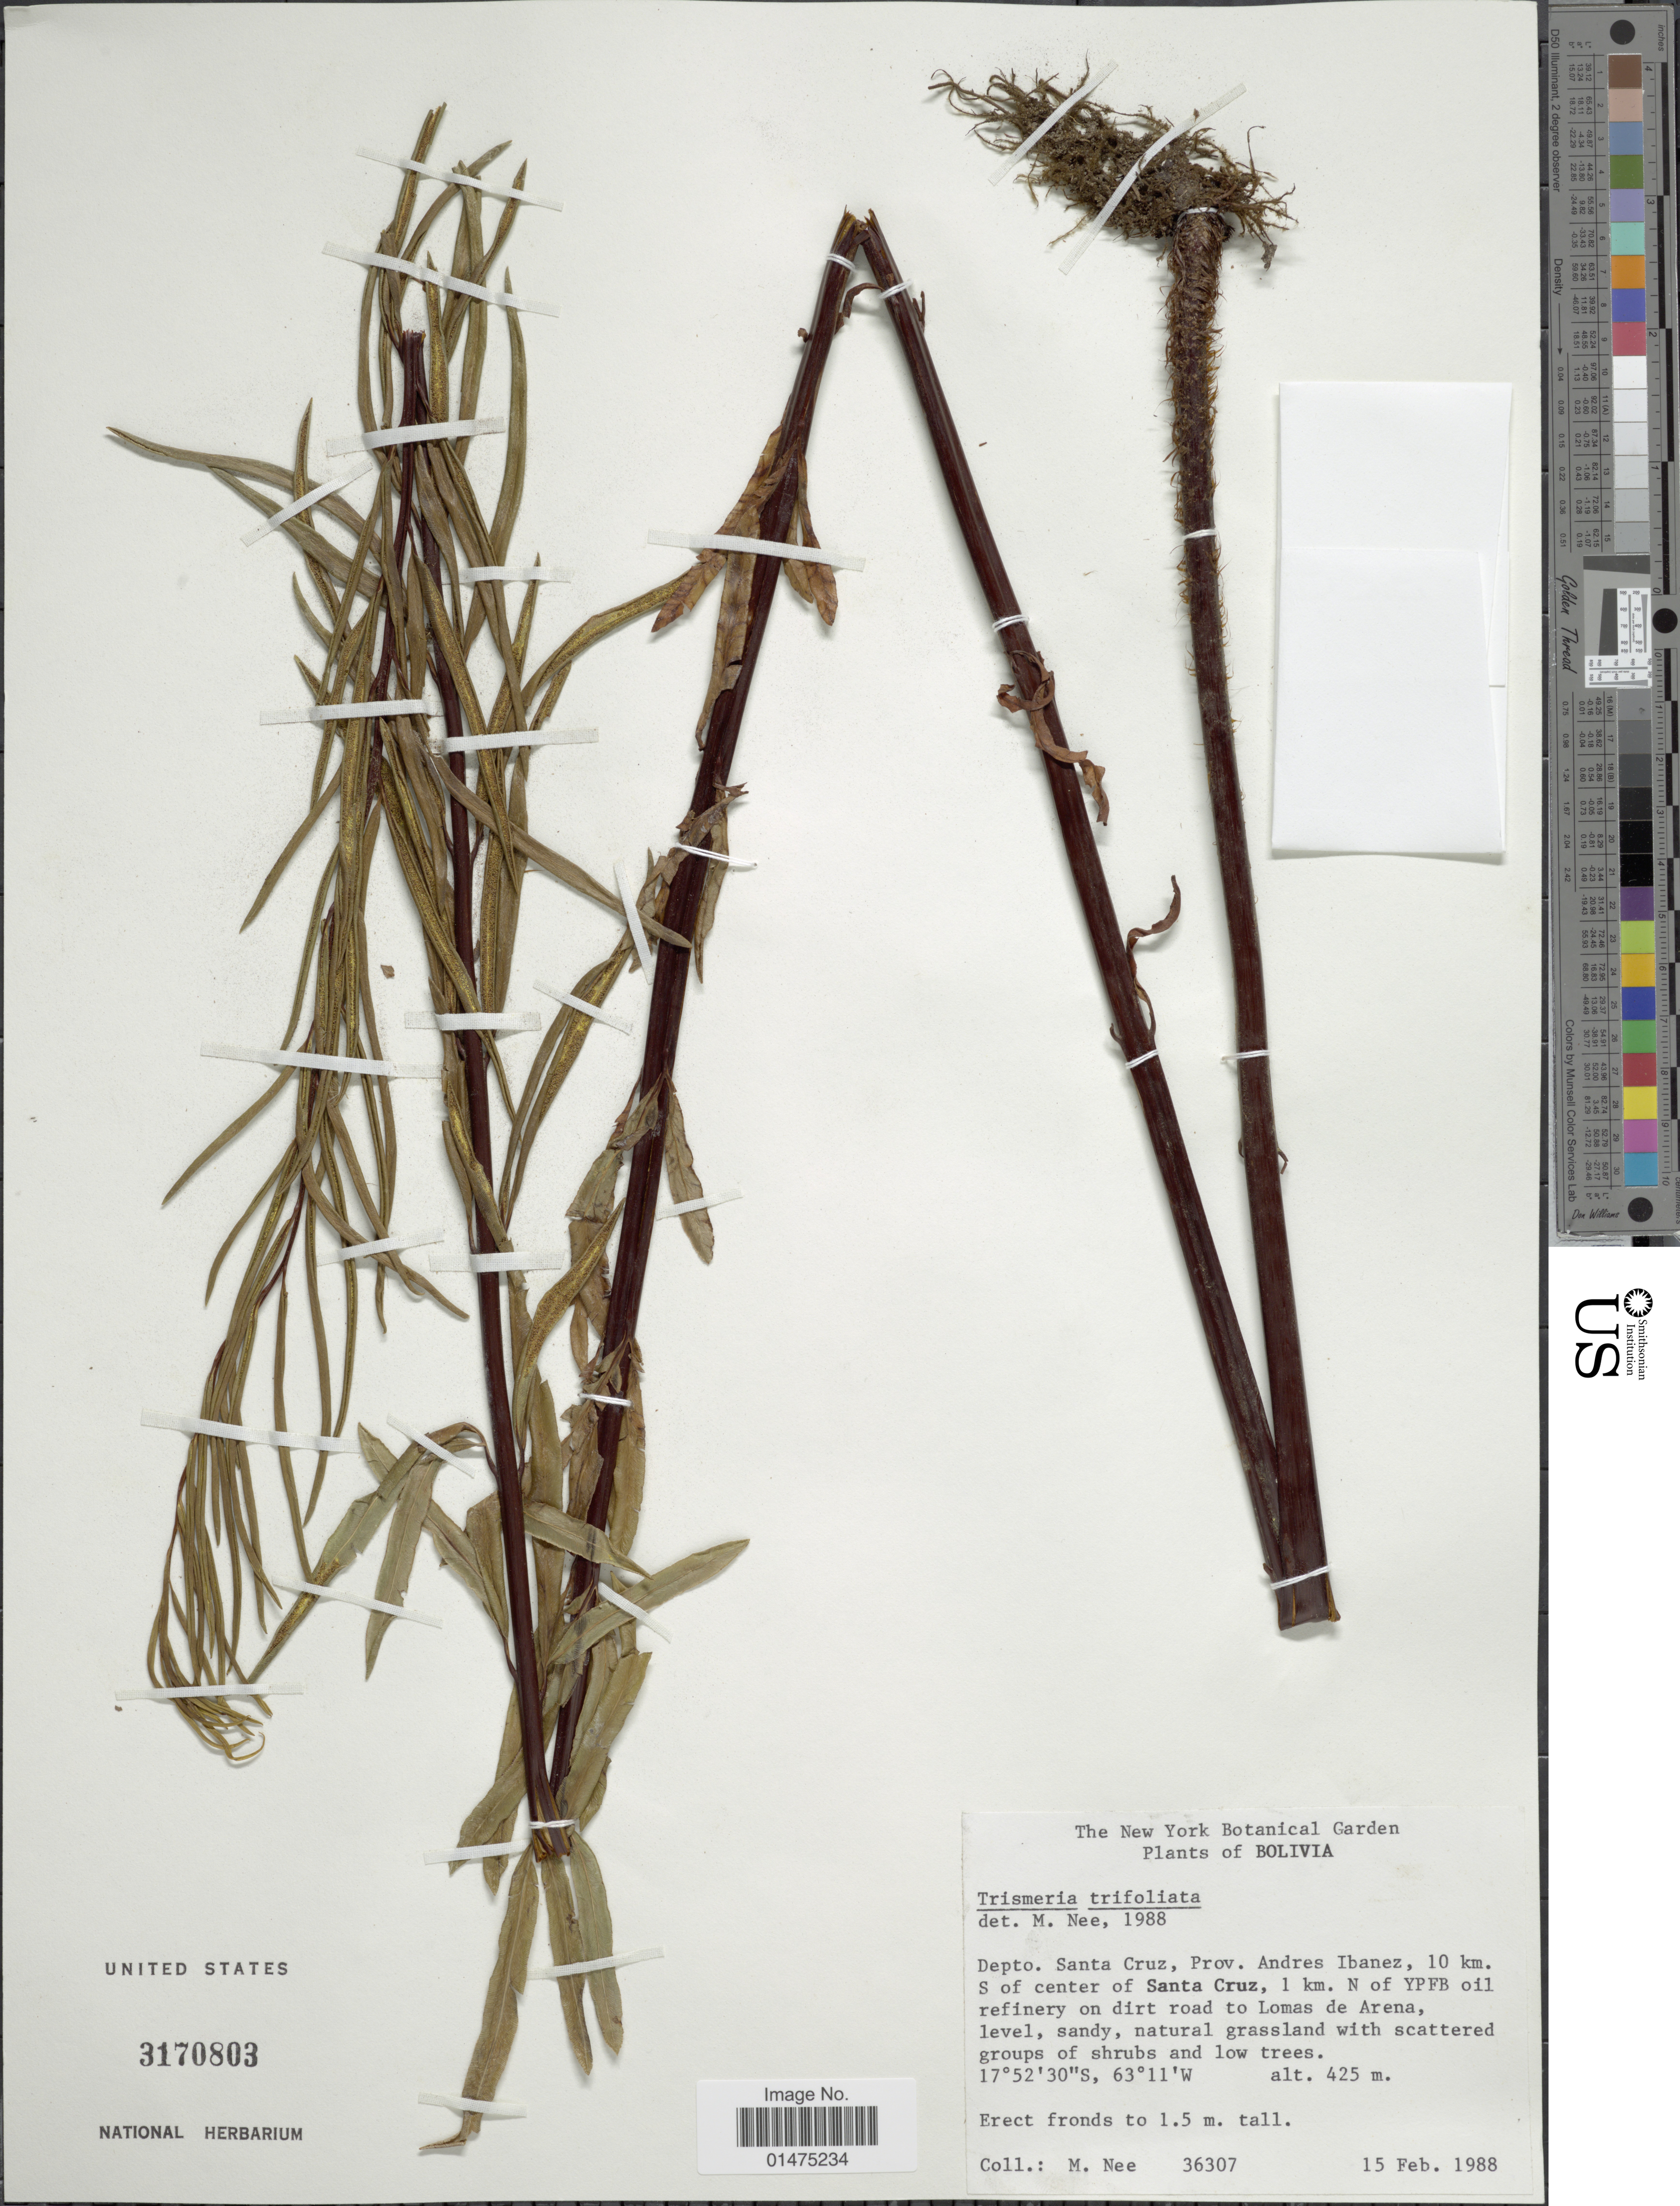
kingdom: Plantae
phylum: Tracheophyta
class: Polypodiopsida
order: Polypodiales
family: Pteridaceae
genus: Pityrogramma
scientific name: Pityrogramma trifoliata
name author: (L.) R.M. Tryon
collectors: M. Nee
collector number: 36307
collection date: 1988-02-15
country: Bolivia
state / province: Santa Cruz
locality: Prov. Andres Ibanez, 10 km. S of center of Santa Cruz, 1 km. N of YPFB oil refinery on dirt road to Lomas de Arena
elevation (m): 425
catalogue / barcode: US 3170803